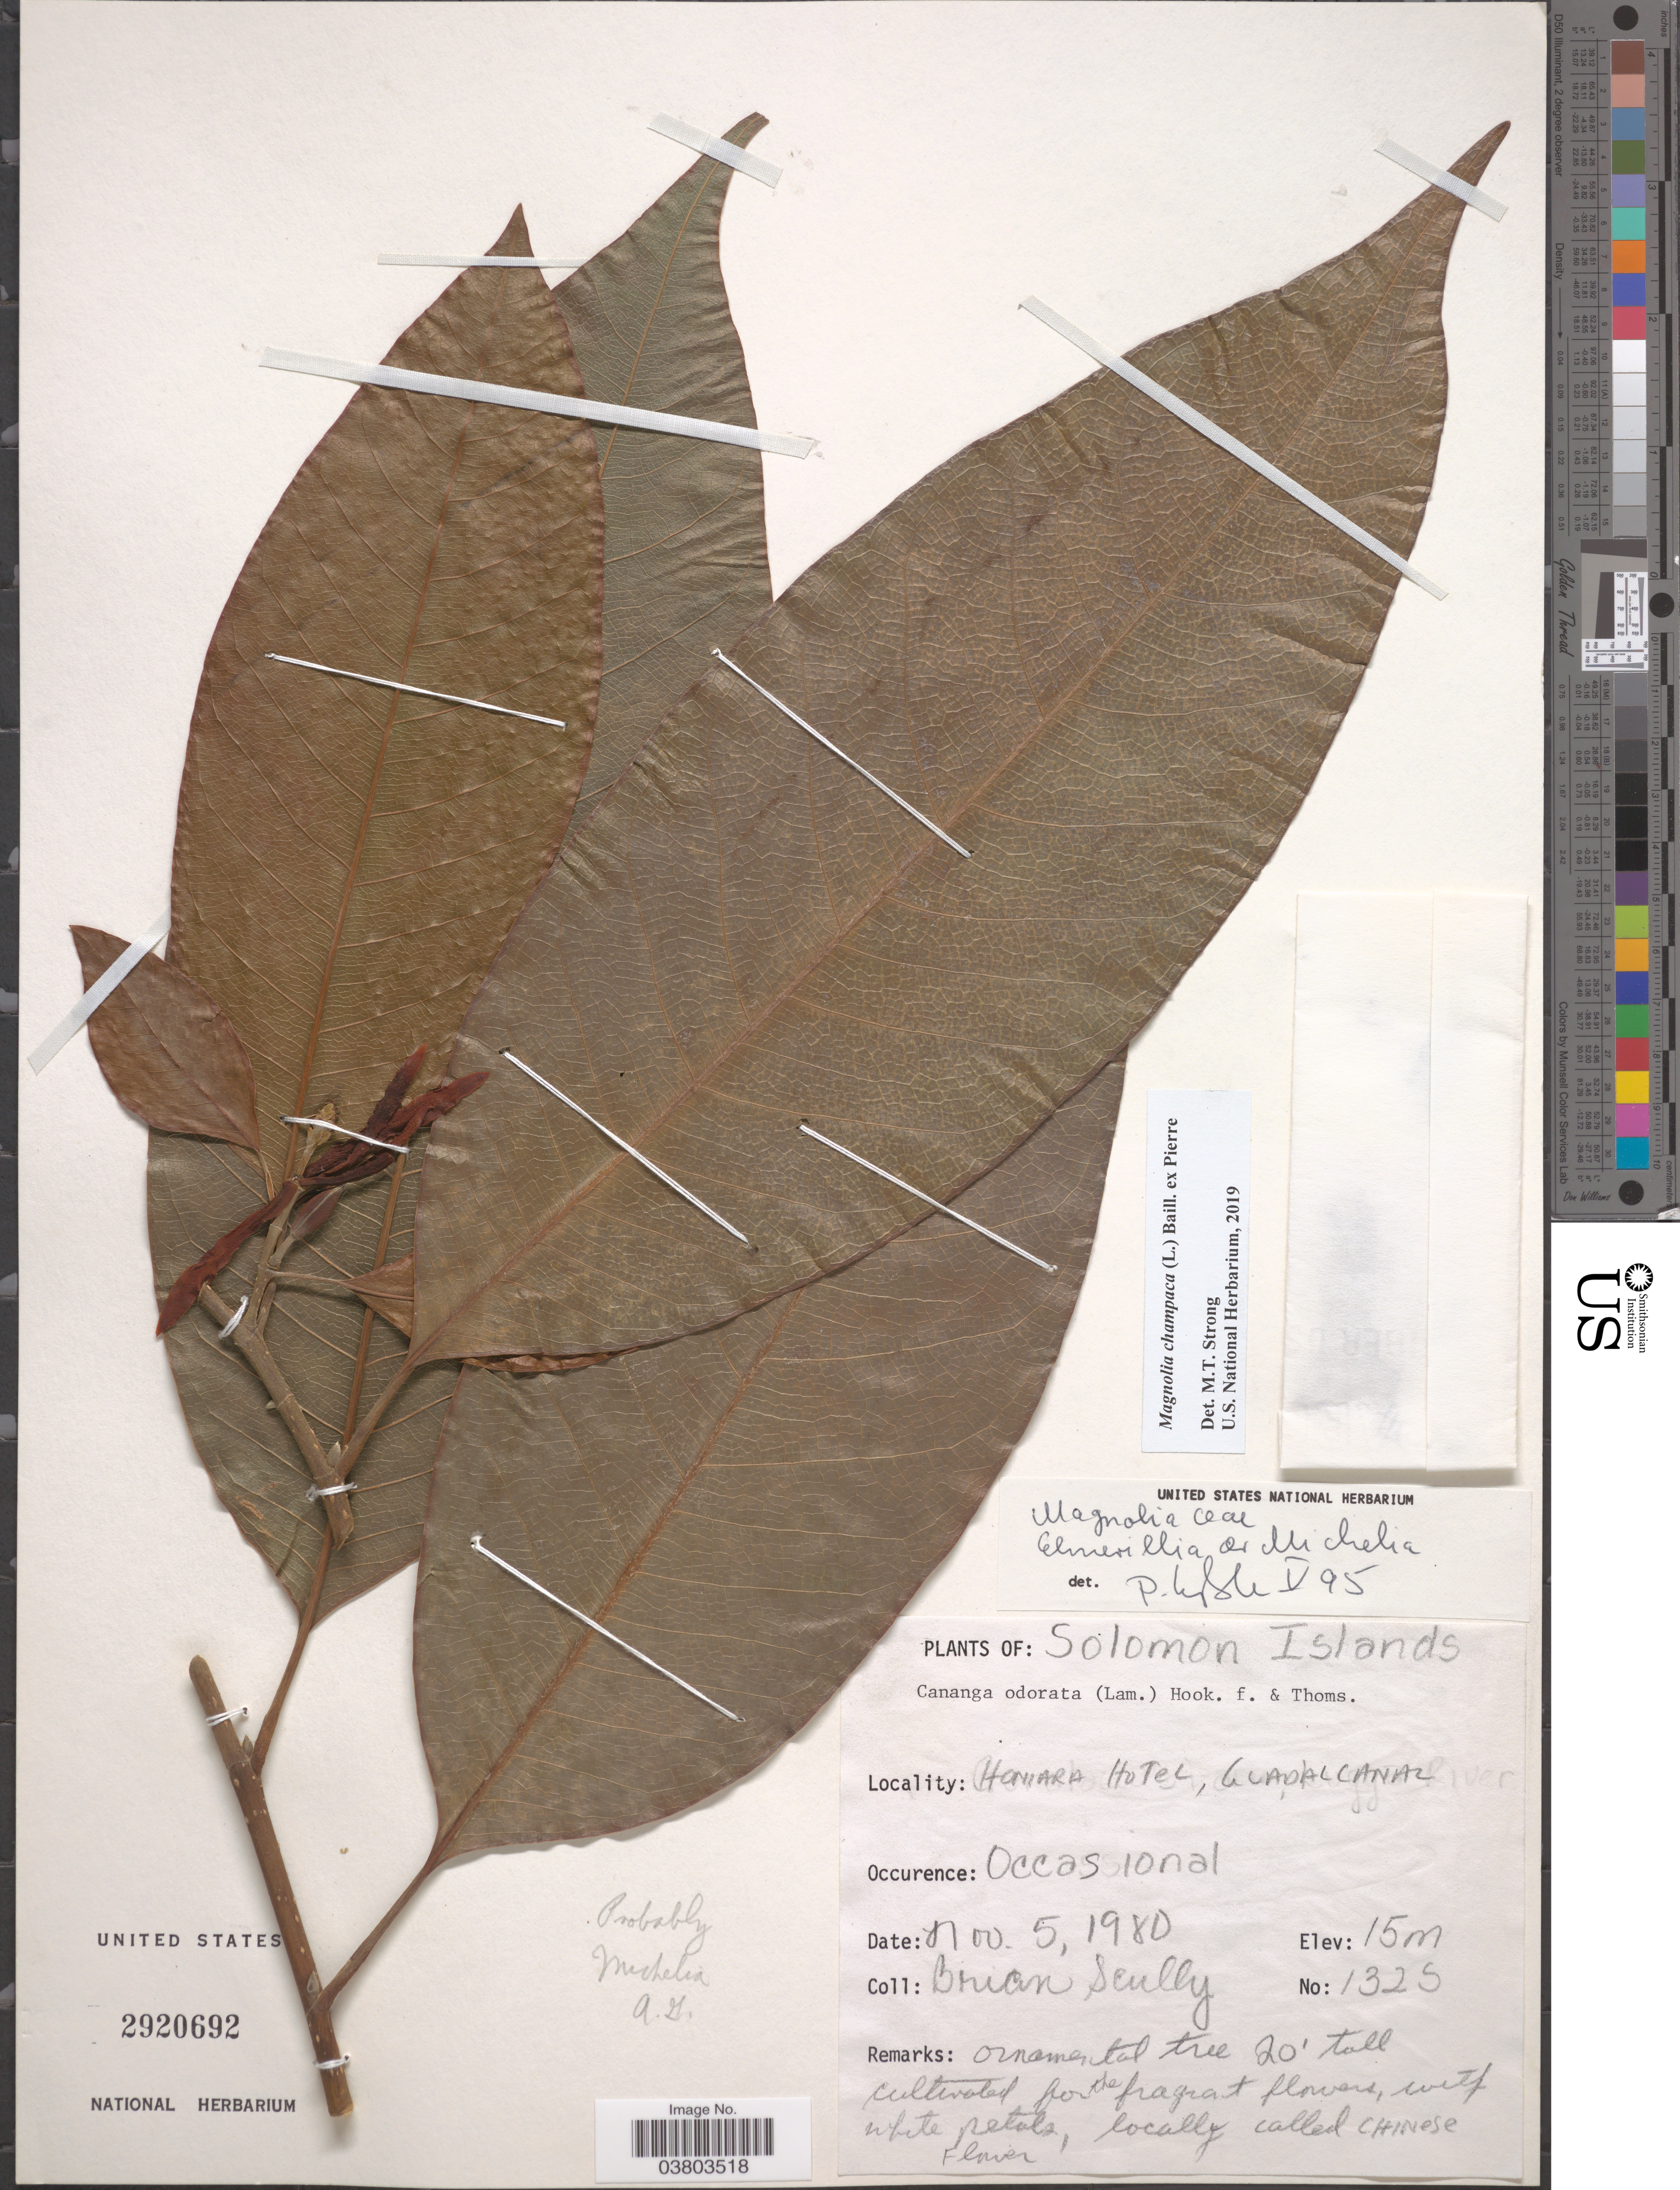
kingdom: Plantae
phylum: Tracheophyta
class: Magnoliopsida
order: Magnoliales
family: Magnoliaceae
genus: Magnolia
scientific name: Magnolia champaca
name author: (L.) Baill. ex Pierre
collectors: B. Scully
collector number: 1325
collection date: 1980-11-05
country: Solomon Islands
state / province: Solomon Islands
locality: Honiara Hotel, Guadalcanal.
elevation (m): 15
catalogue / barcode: US 2920692